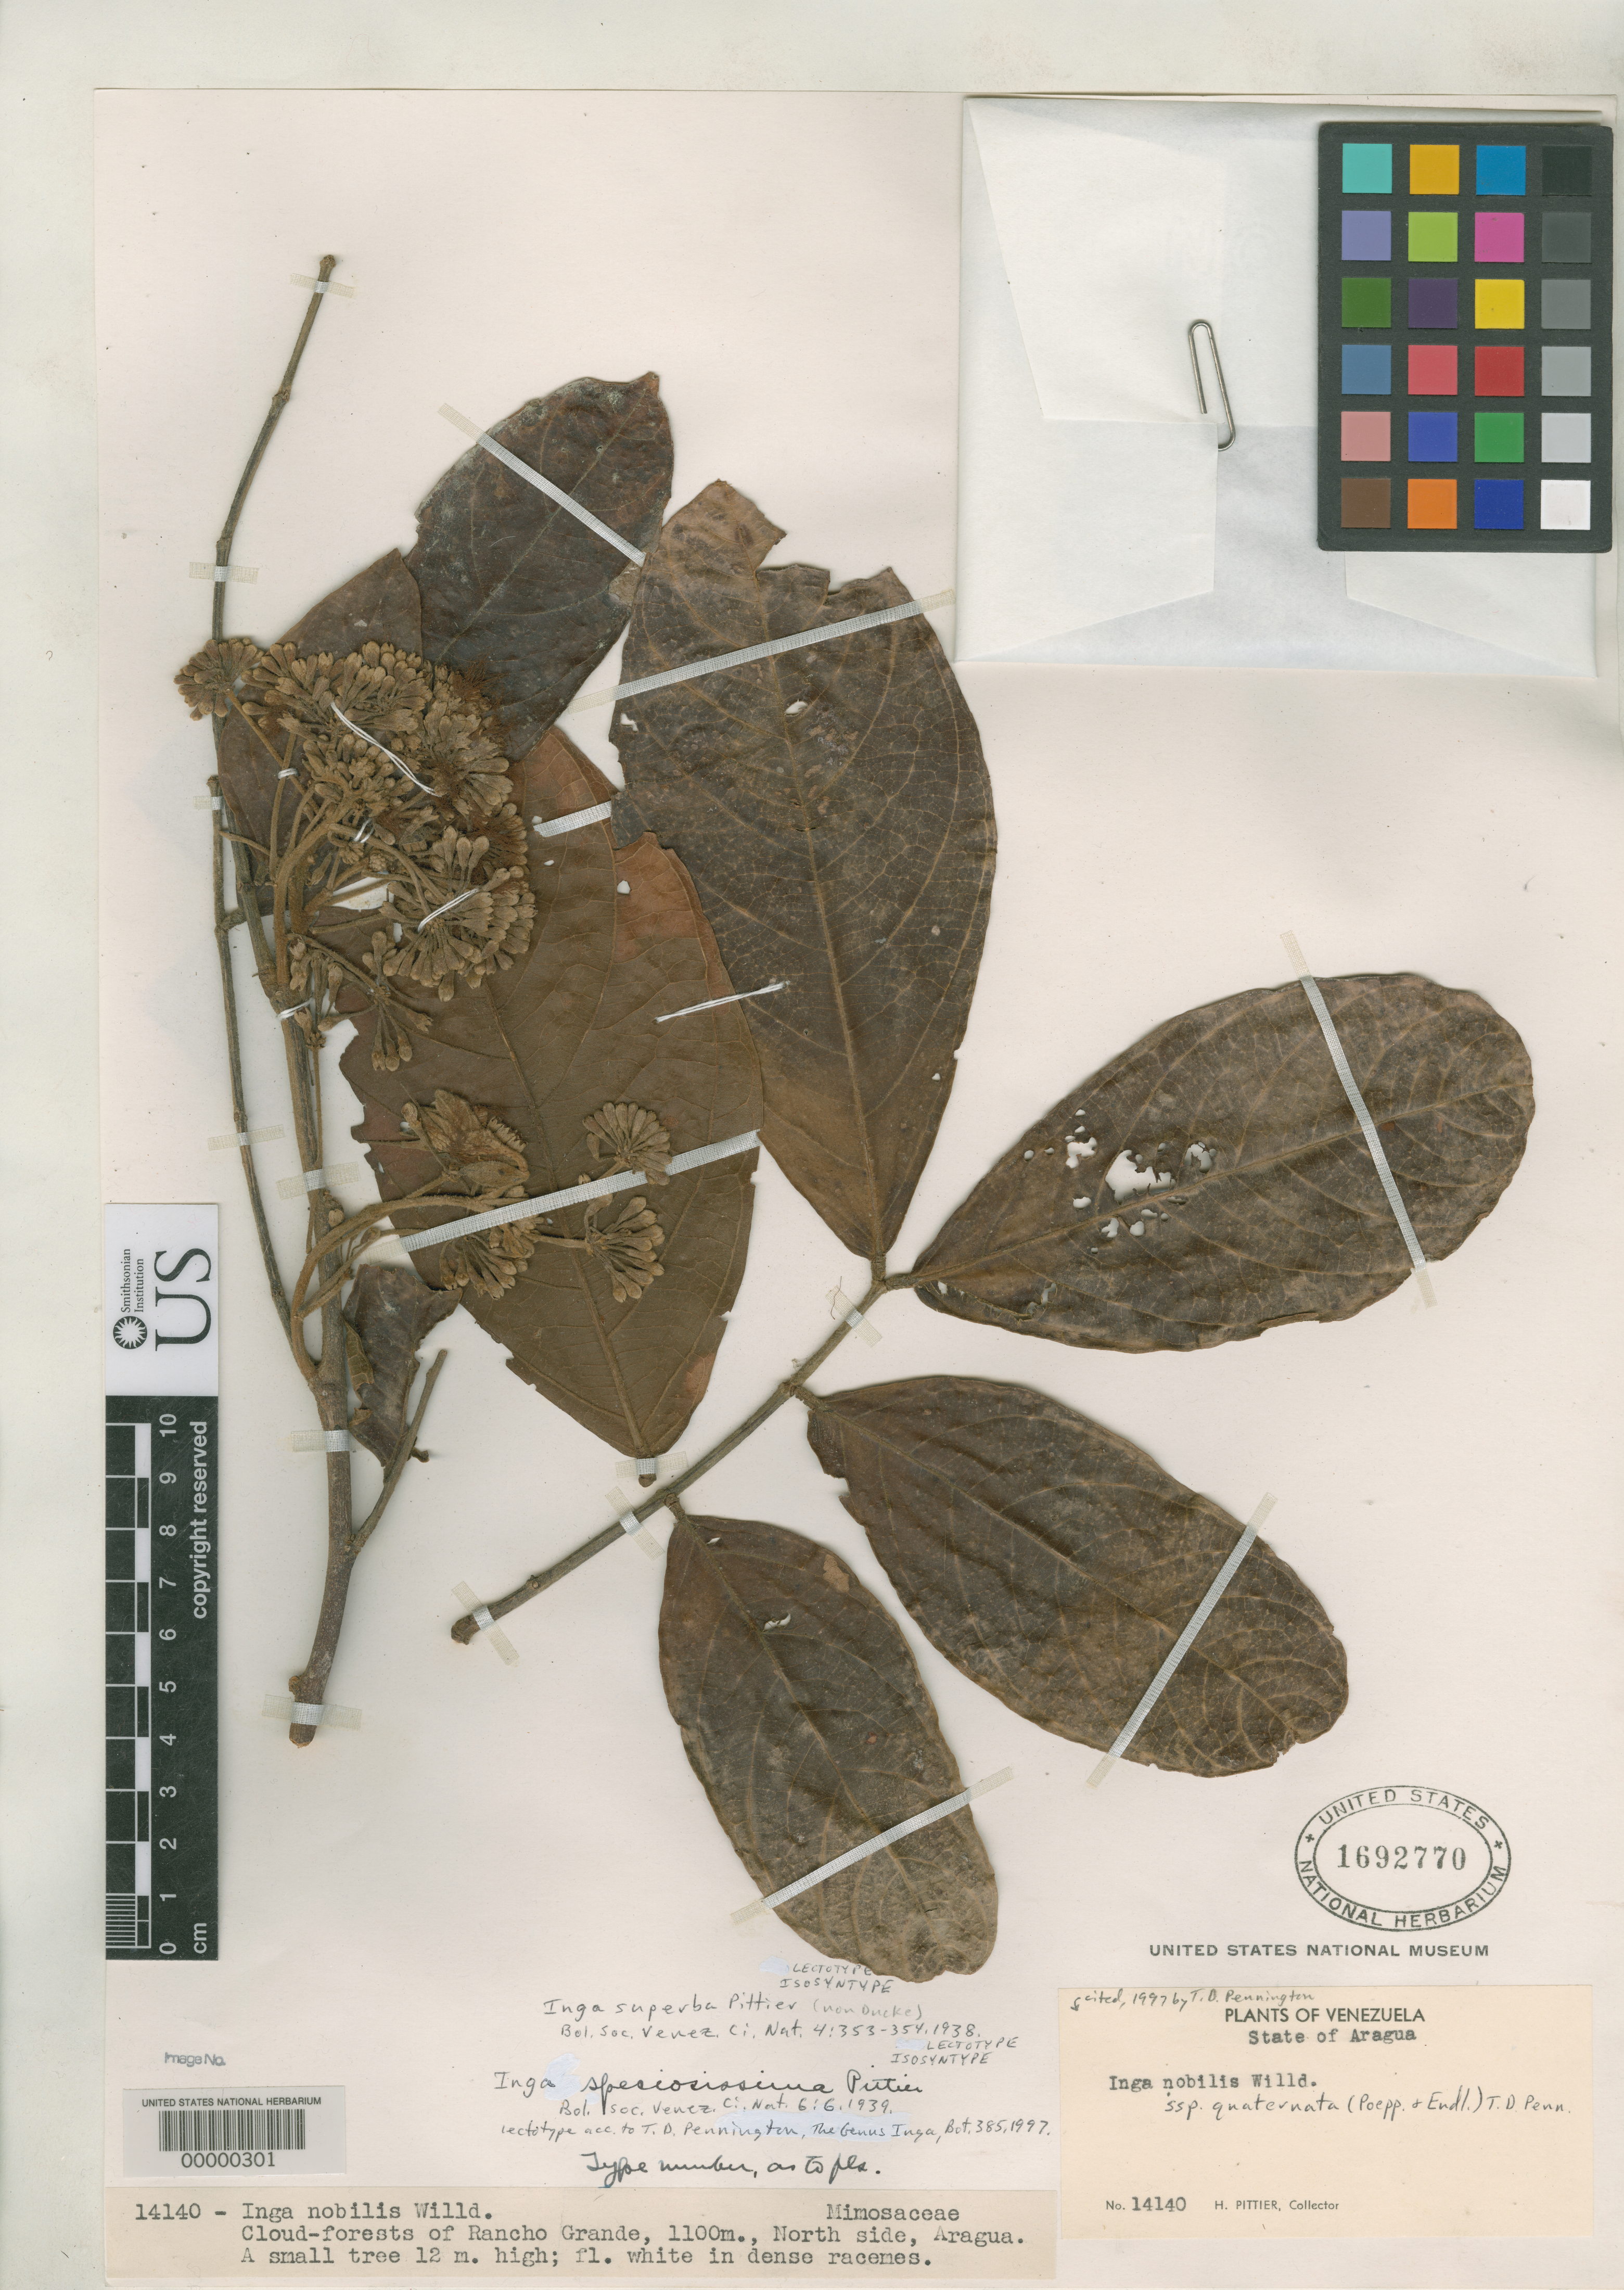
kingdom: Plantae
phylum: Tracheophyta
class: Magnoliopsida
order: Fabales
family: Fabaceae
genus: Inga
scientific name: Inga superba Pittier, nom. illeg.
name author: Pittier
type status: Lectotype; Isosyntype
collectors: H. F. Pittier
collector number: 14140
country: Venezuela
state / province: Aragua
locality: Cloud forests of Rancho Grande, N side.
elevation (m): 1100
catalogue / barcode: US 1692770